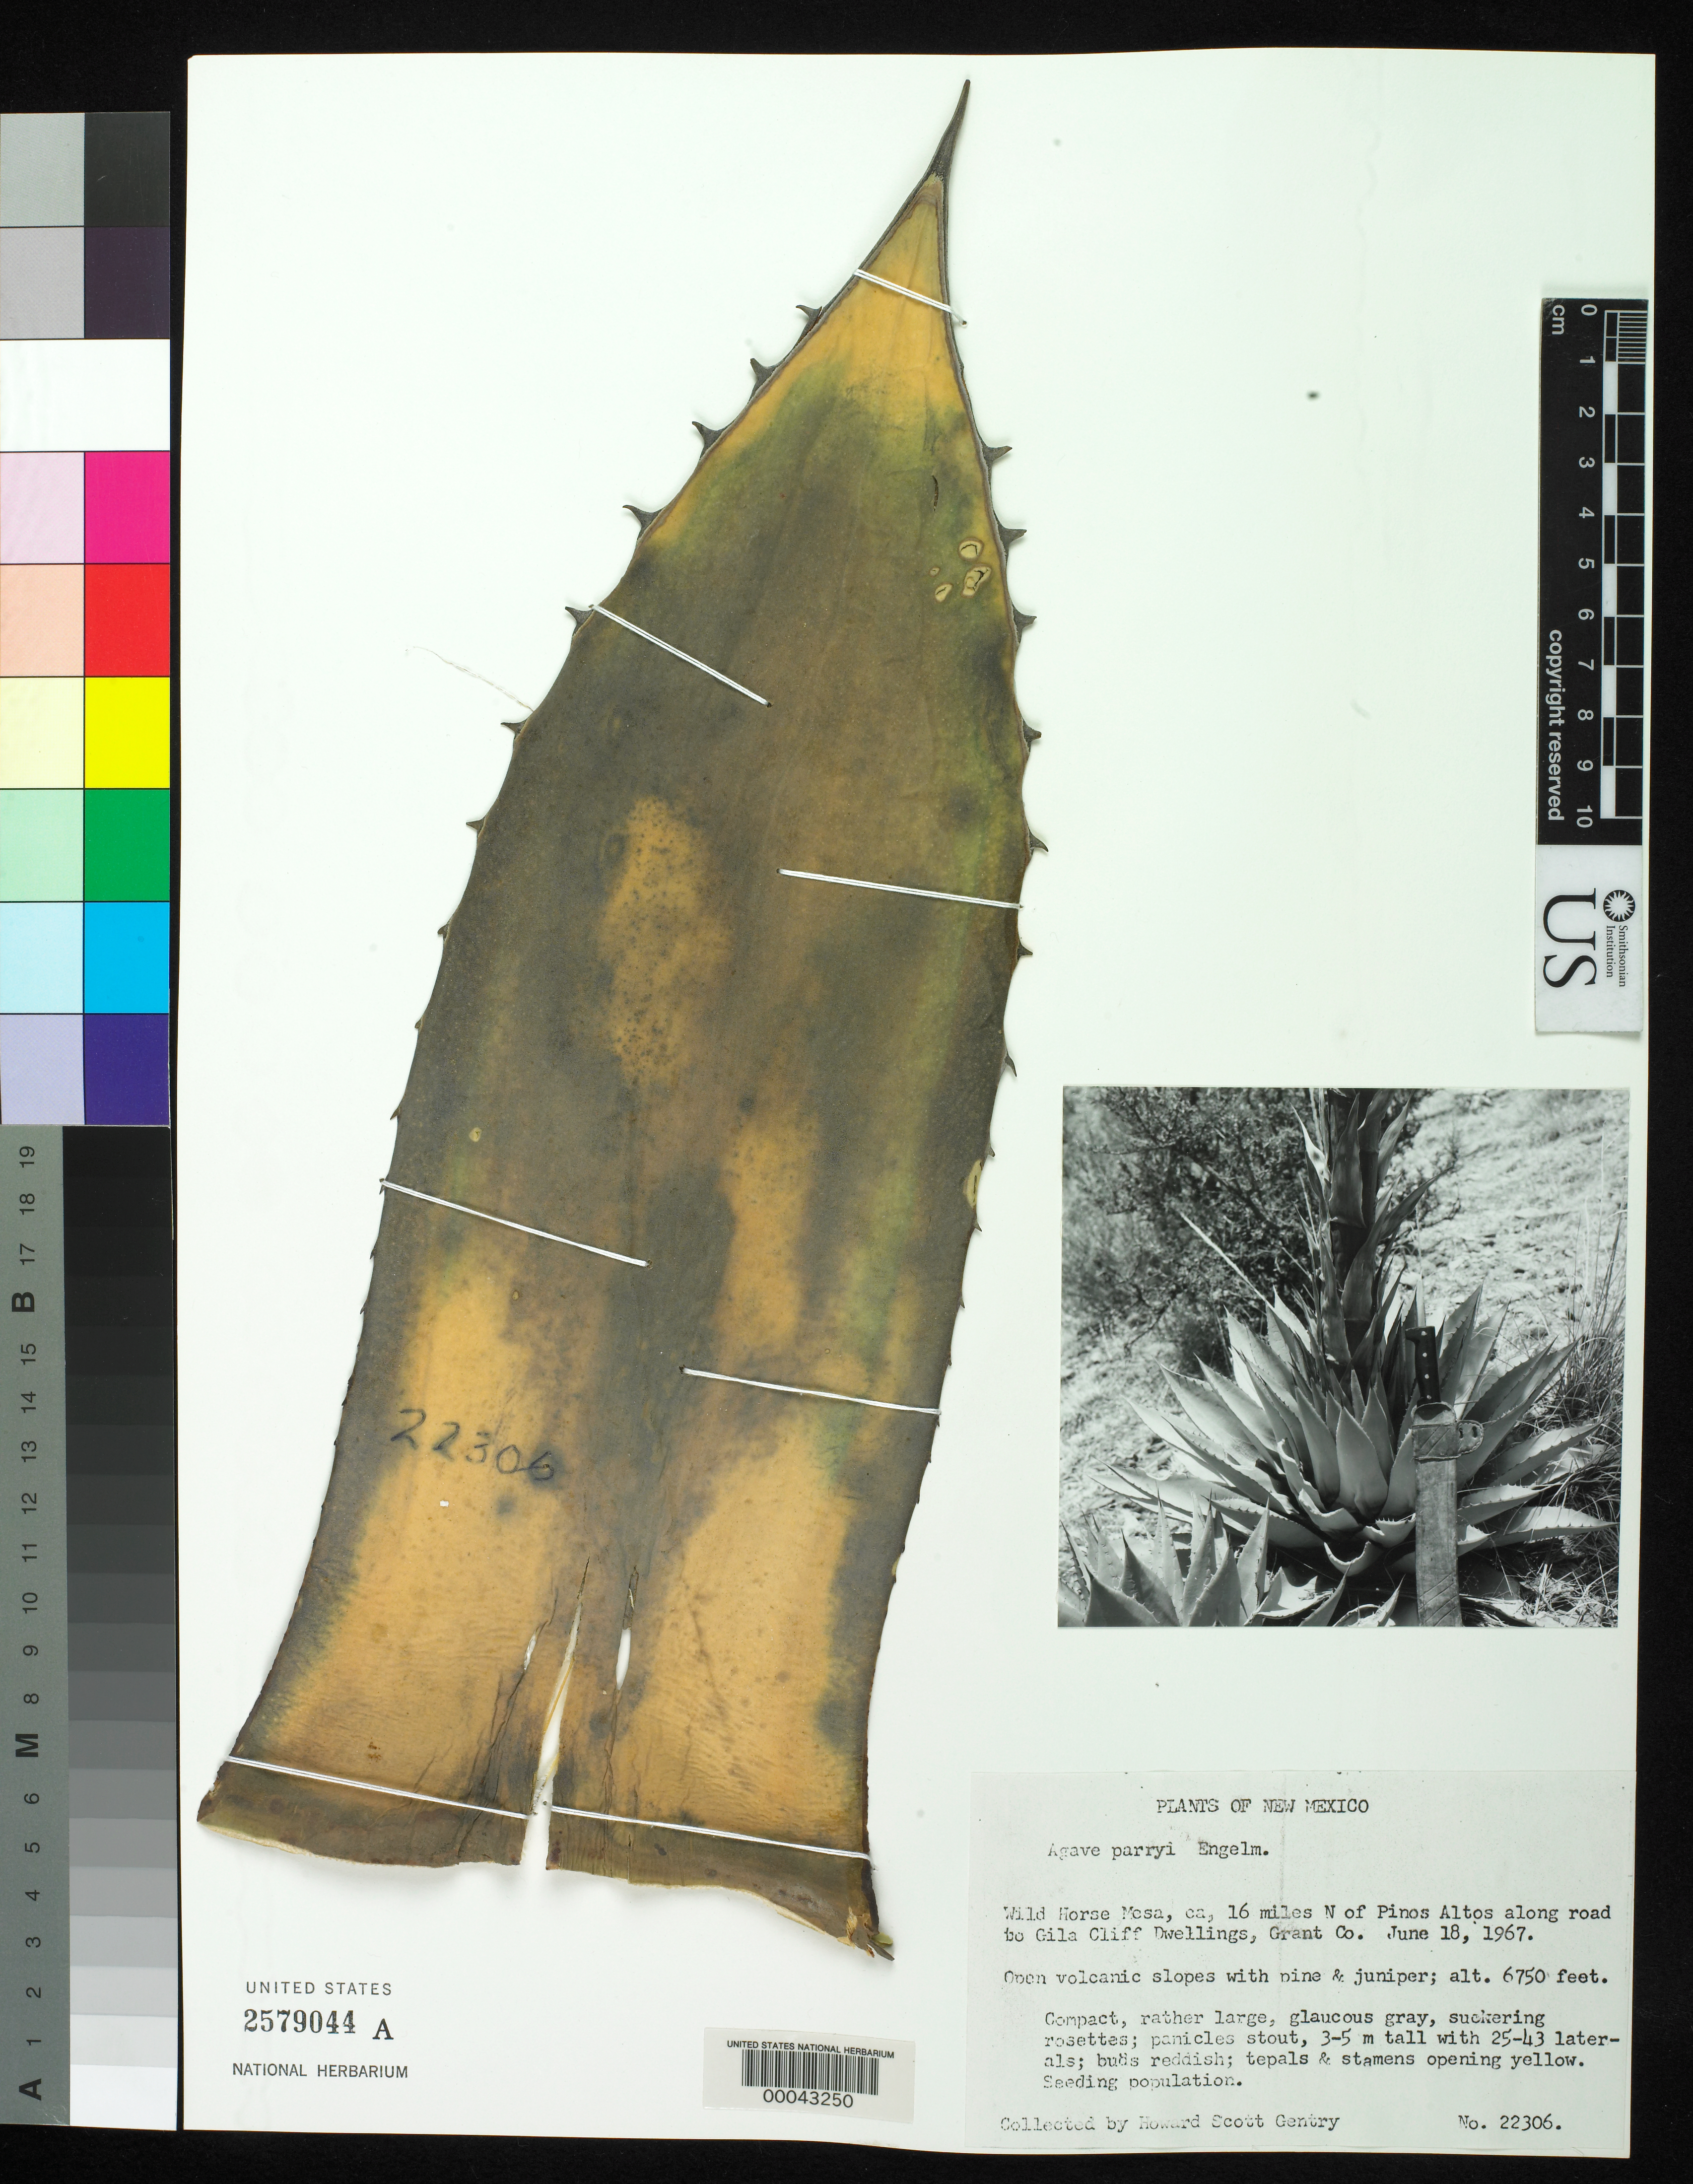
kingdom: Plantae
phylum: Tracheophyta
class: Liliopsida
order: Asparagales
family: Asparagaceae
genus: Agave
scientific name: Agave parryi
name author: Engelm.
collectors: H. S. Gentry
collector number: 22306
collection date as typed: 18 Jun 1967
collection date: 1967-06-18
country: United States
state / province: New Mexico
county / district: Grant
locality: Wild horse mesa, ca 16 mi n of pinos altos along road to gila cliff dwellings.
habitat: Open volcanic slopes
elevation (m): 2057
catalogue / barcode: US 2579044A